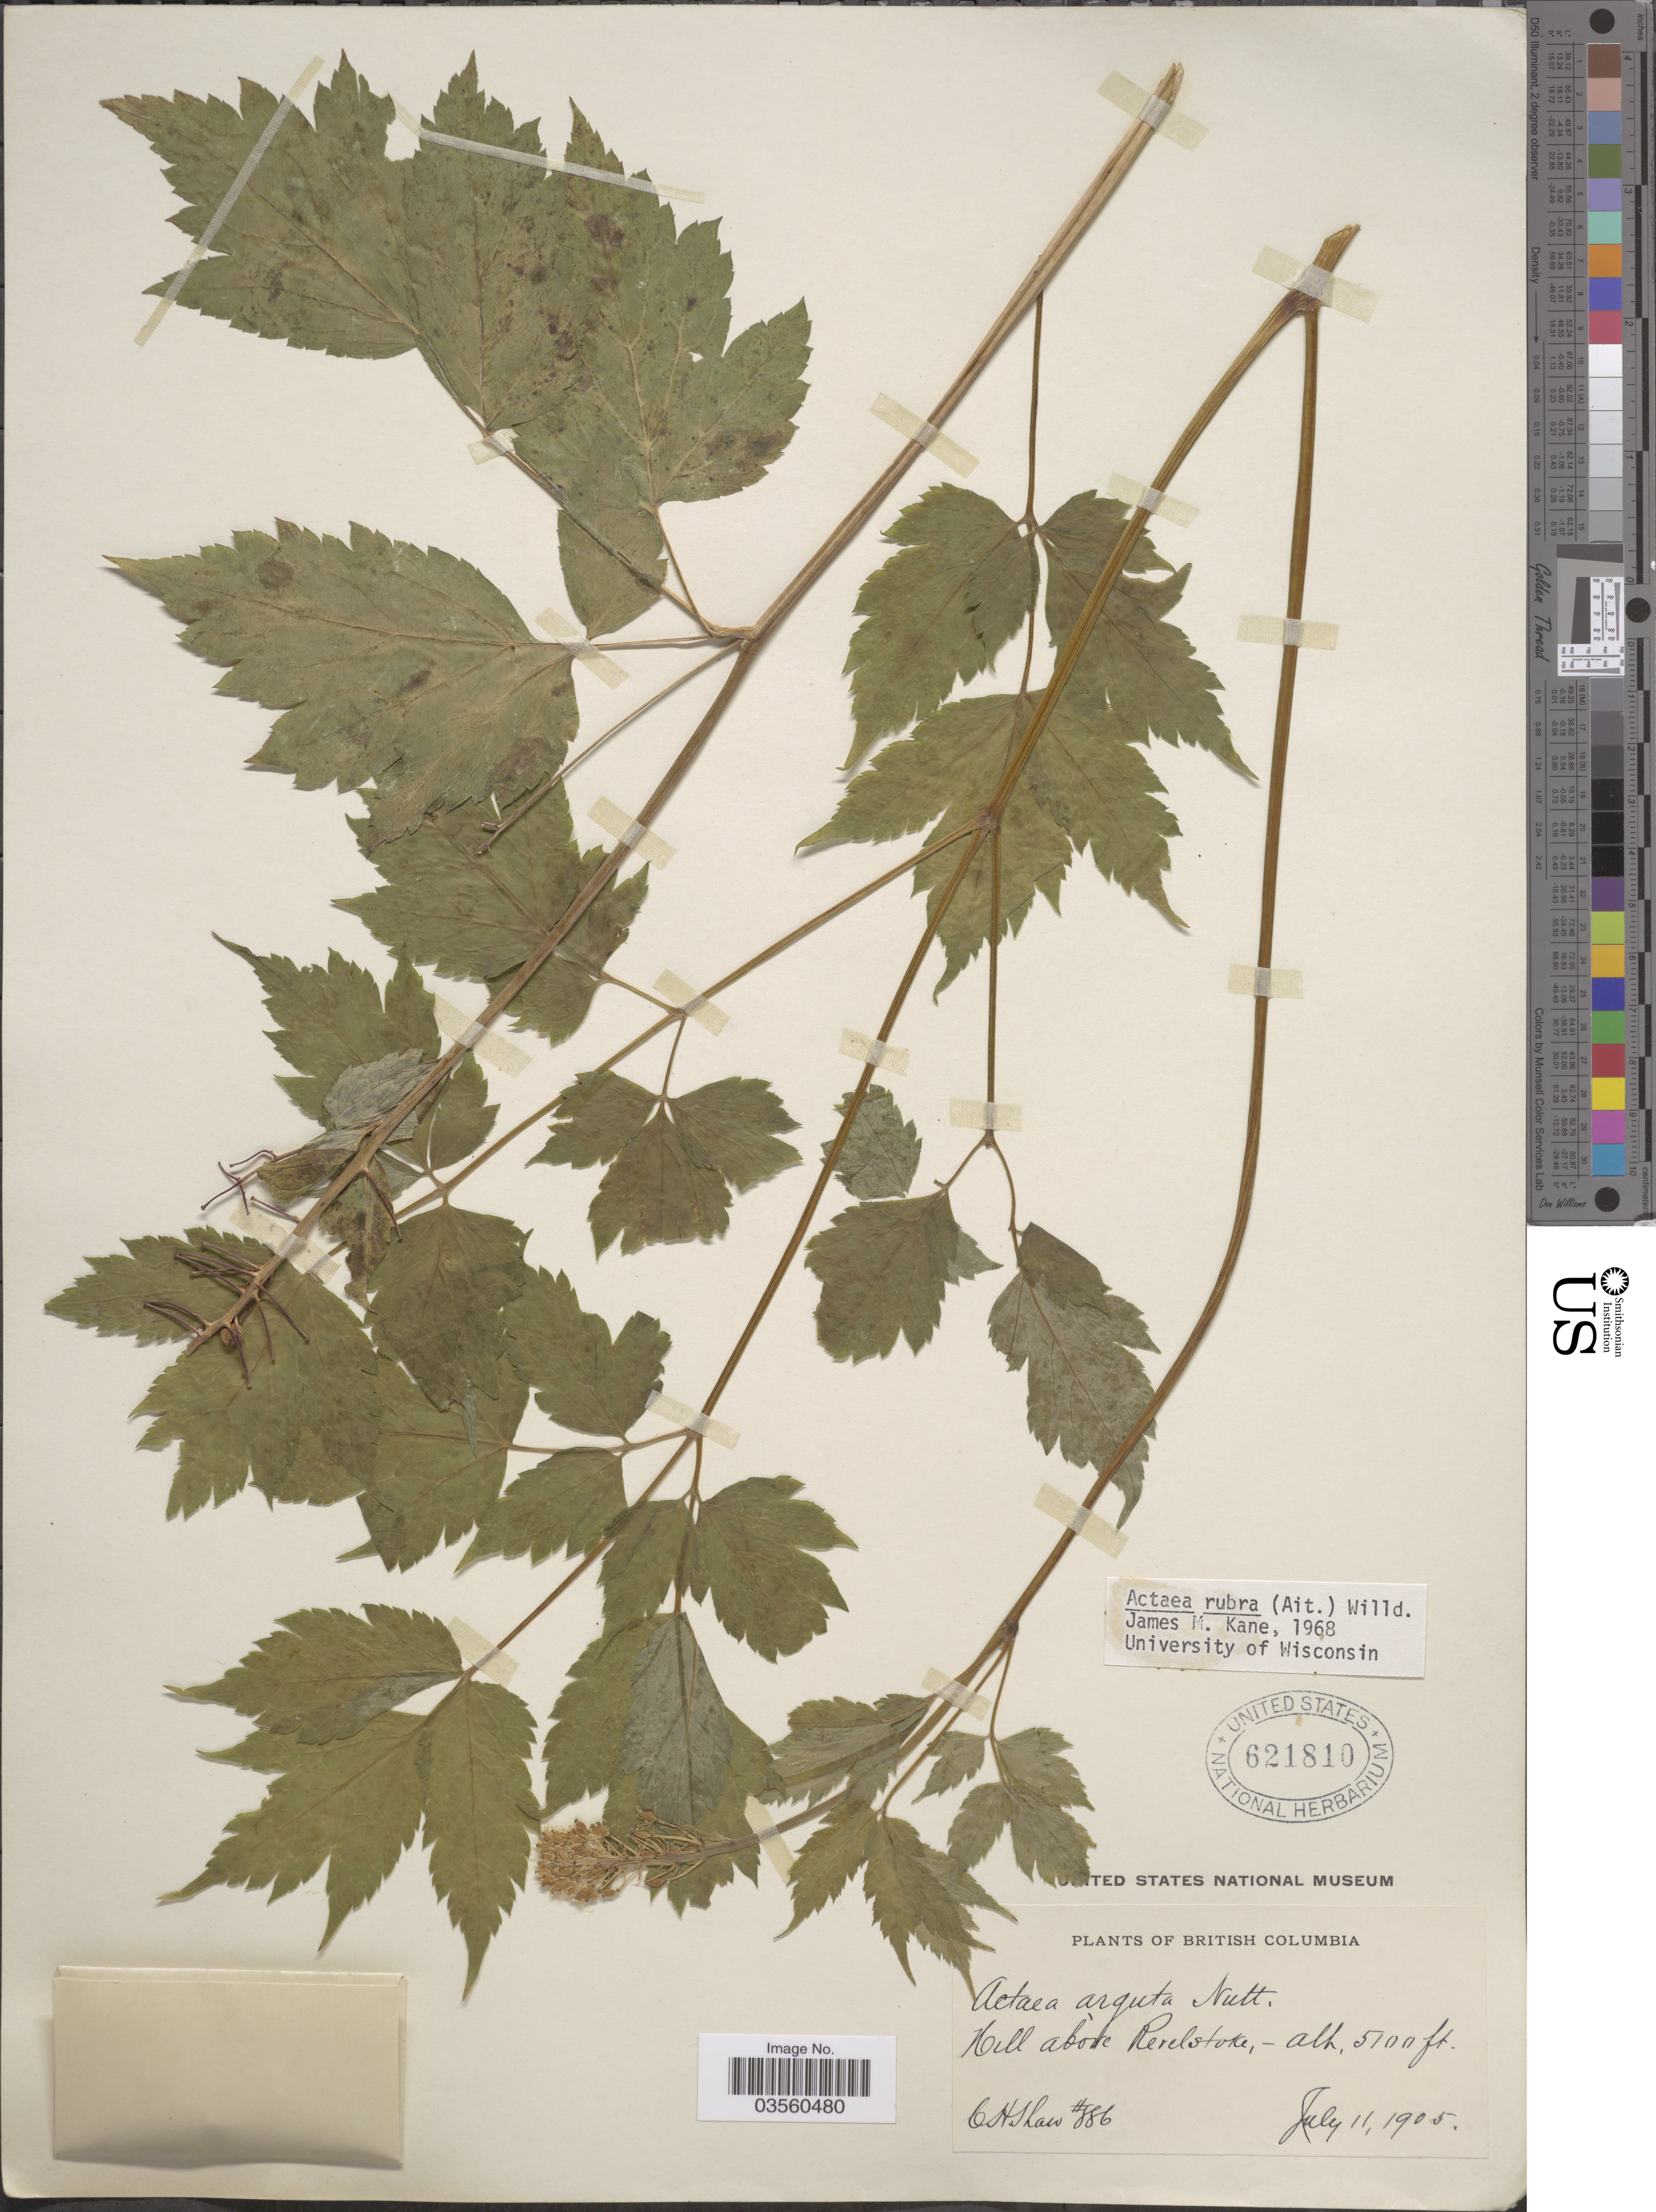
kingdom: Plantae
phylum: Tracheophyta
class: Magnoliopsida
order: Ranunculales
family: Ranunculaceae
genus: Actaea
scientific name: Actaea rubra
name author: (Aiton) Willd.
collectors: C. H. Shaw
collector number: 886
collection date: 1905-07-11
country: Canada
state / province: British Columbia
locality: Hill above Revelstoke.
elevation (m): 1554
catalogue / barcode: US 621810